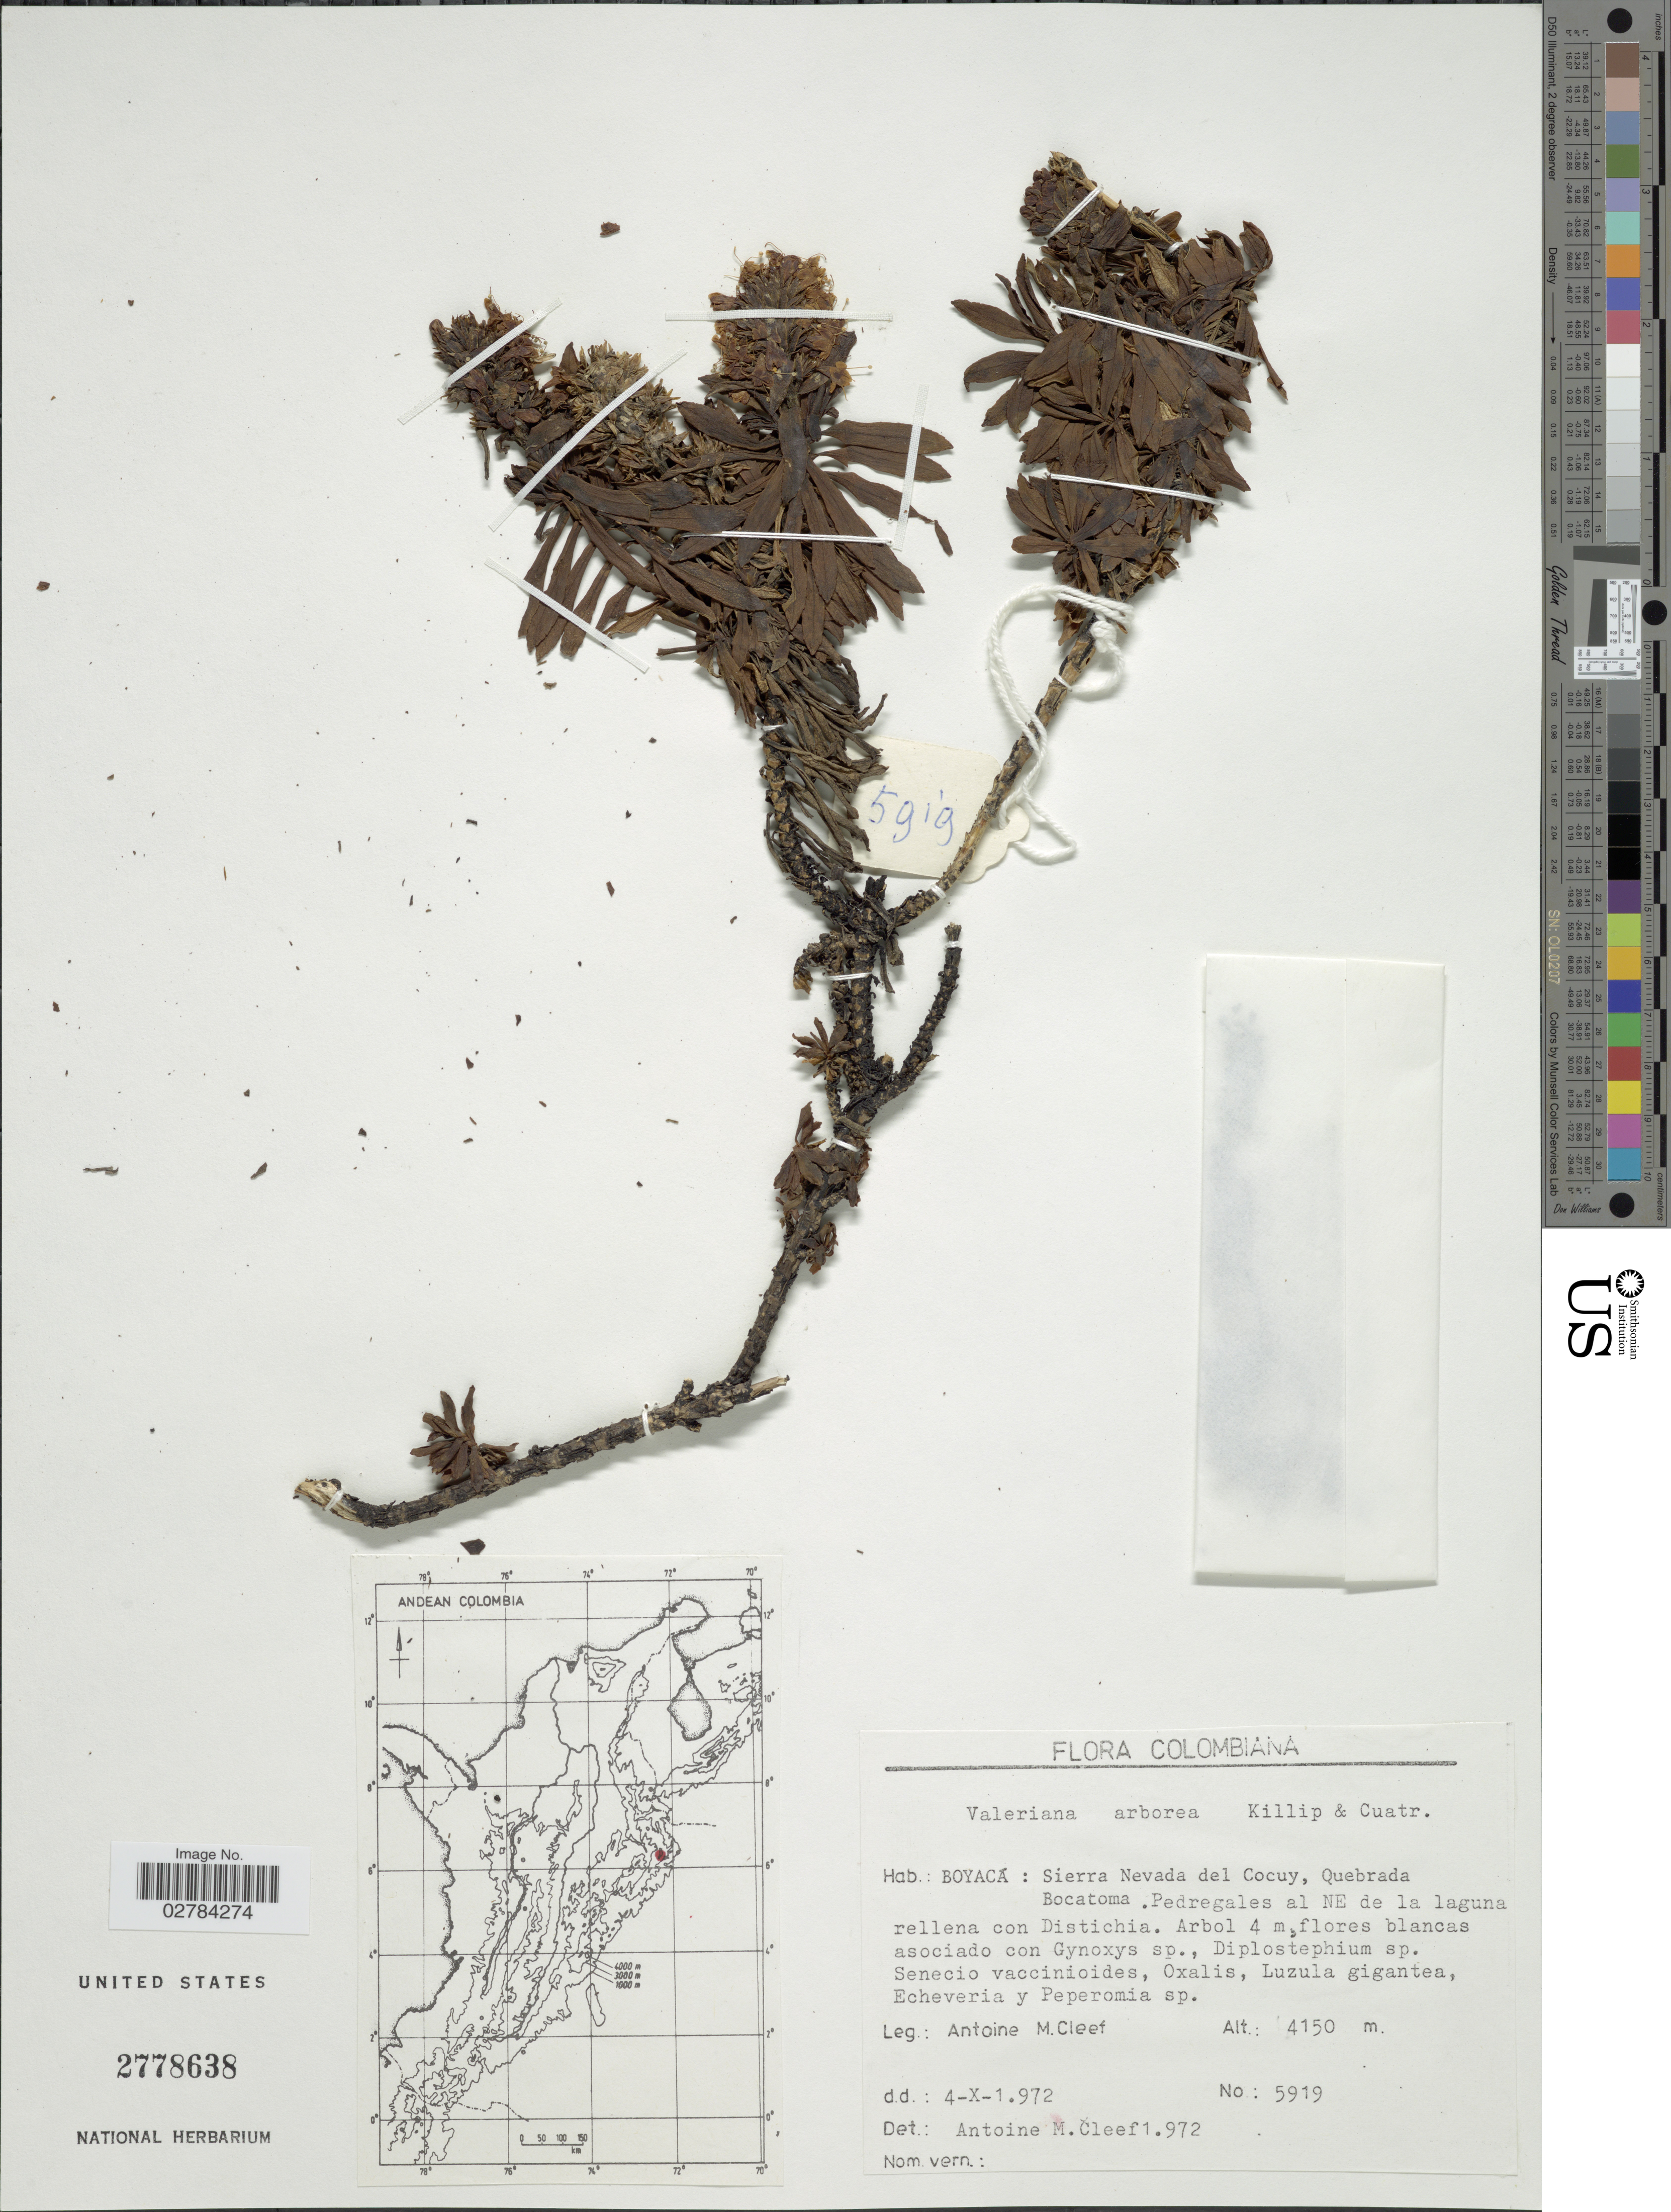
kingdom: Plantae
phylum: Tracheophyta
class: Magnoliopsida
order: Dipsacales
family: Caprifoliaceae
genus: Valeriana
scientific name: Valeriana arborea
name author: Killip & Cuatrec.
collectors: A. M. Cleef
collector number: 5919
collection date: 1972-10-04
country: Colombia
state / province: Boyacá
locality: Sierra Nevada del Cocuy, Quebrada Bocatoma. Pedregales al NE de la laguna rellena con Distichia.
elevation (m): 4150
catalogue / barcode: US 2778638